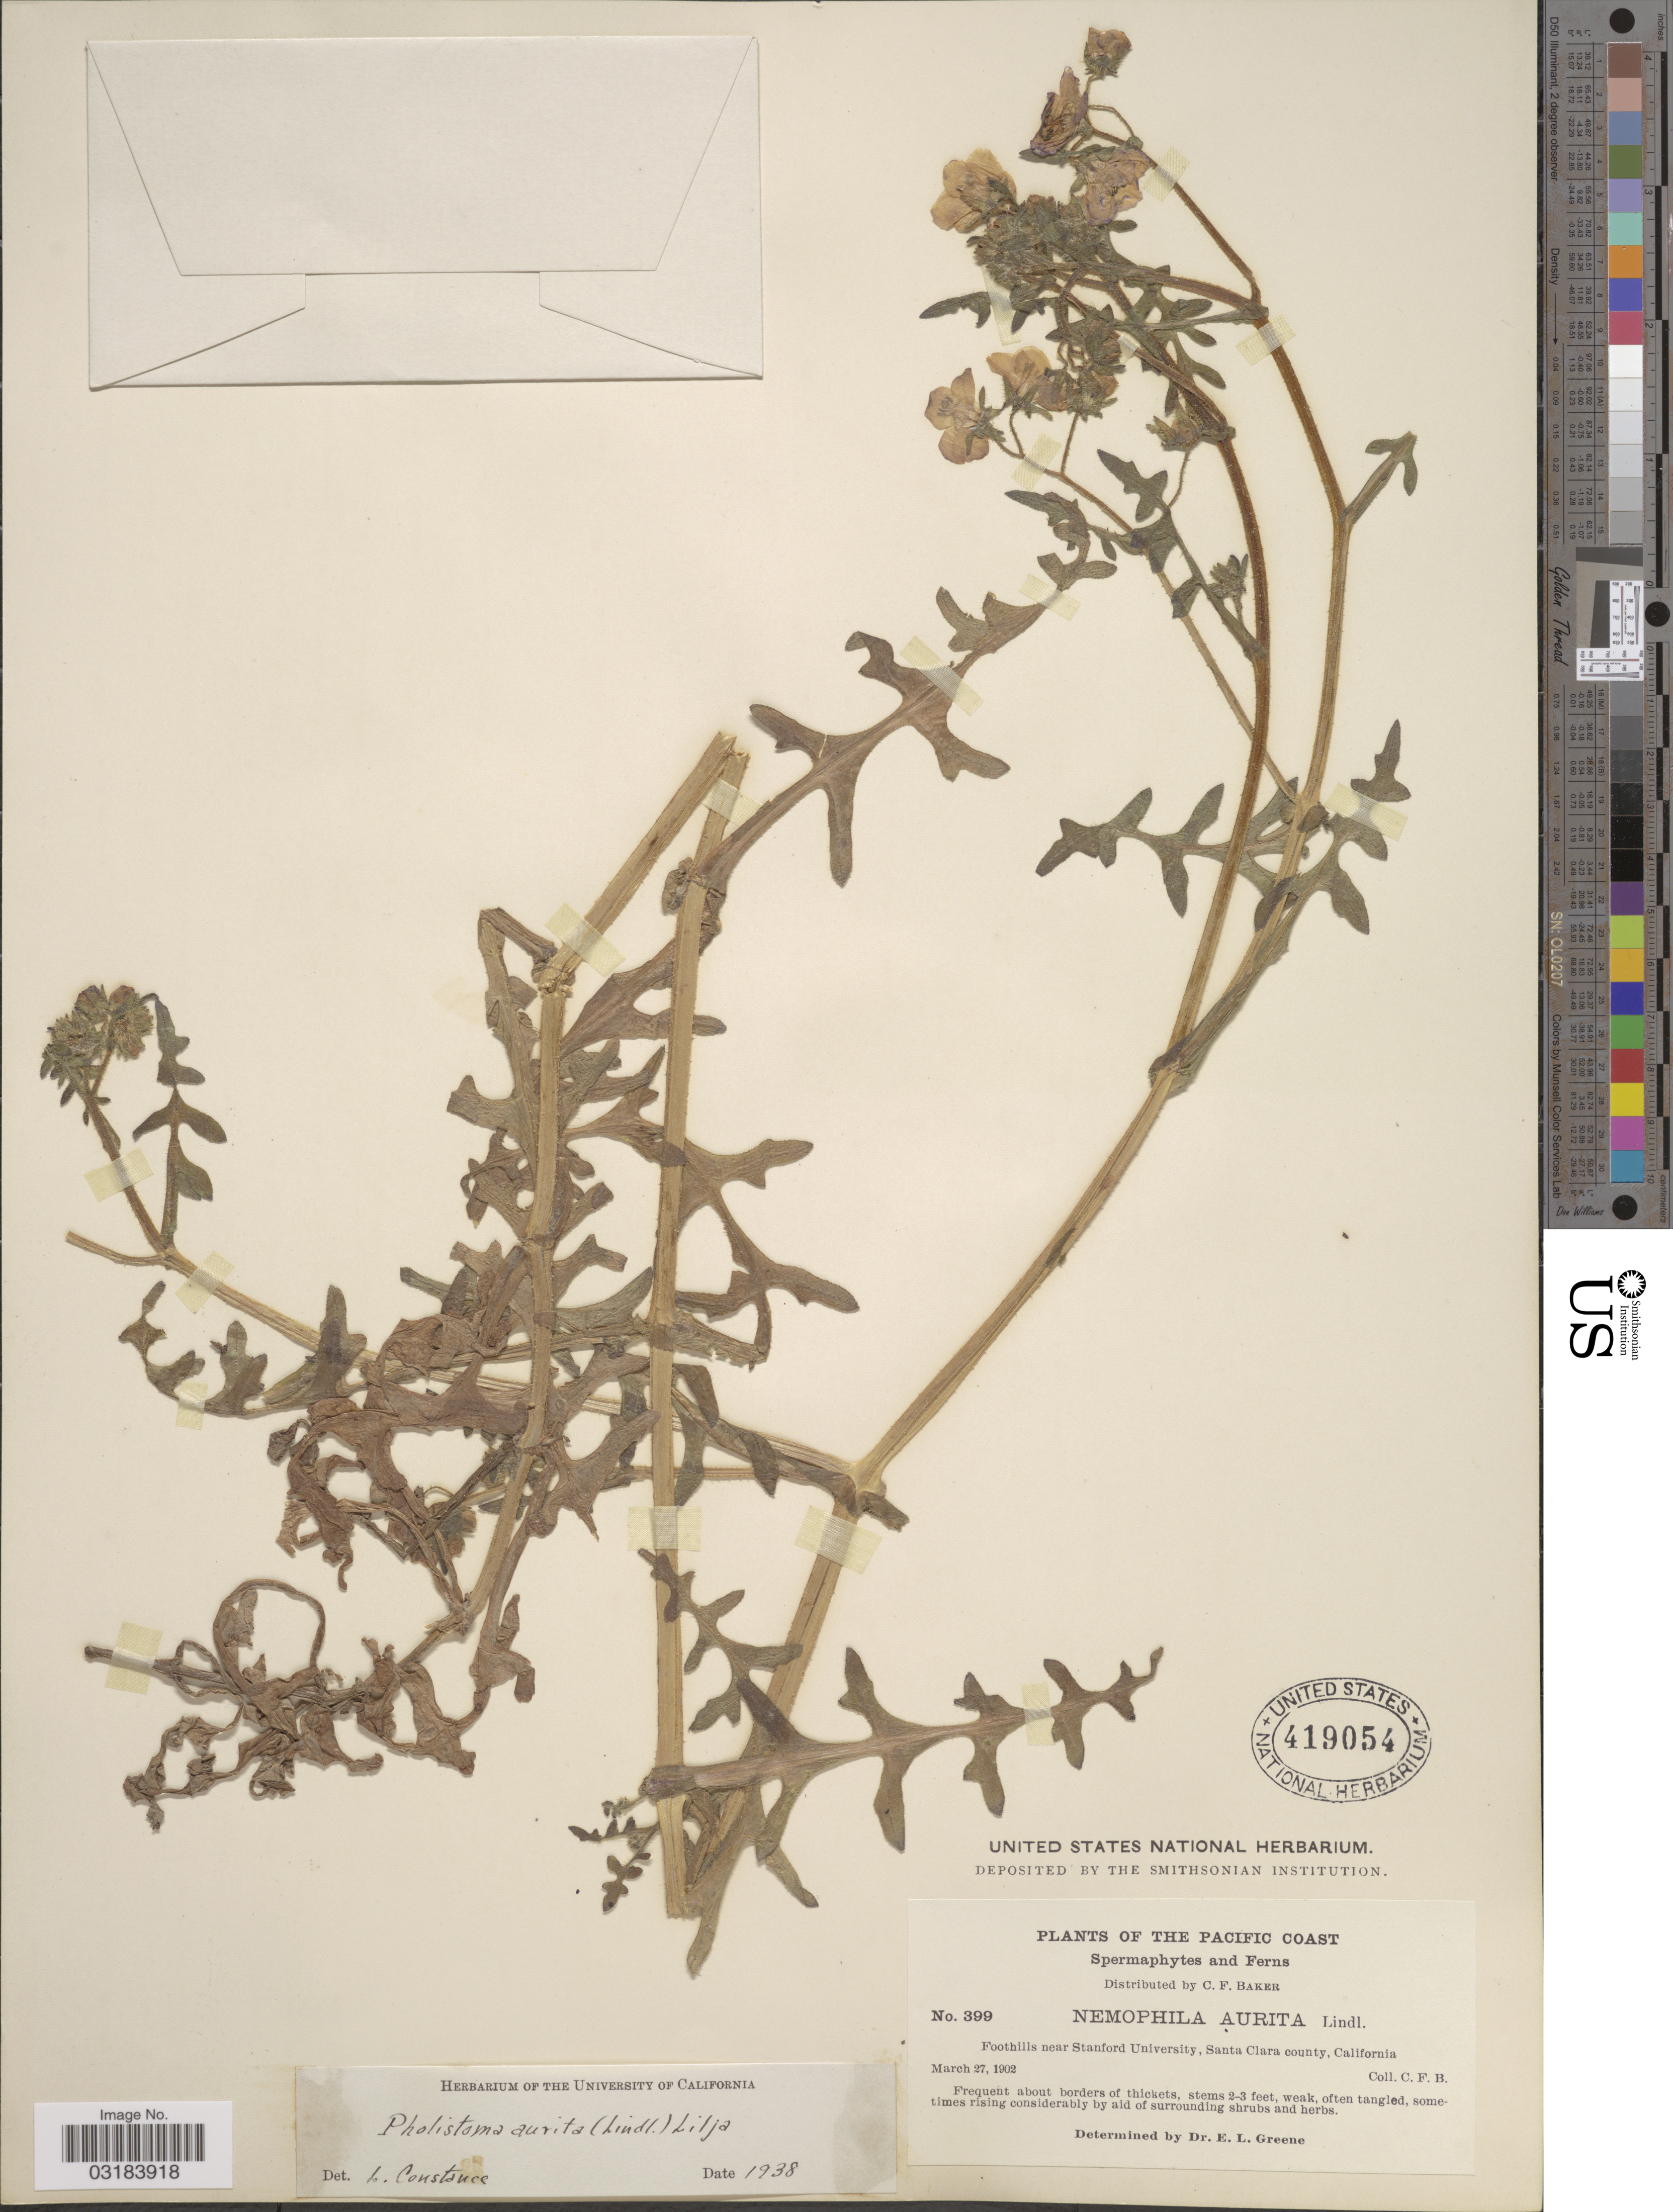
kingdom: Plantae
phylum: Tracheophyta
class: Magnoliopsida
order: Boraginales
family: Hydrophyllaceae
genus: Pholistoma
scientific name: Pholistoma auritum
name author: (Lindl.) Lilja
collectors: C. F. Baker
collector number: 399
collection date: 1902-03-27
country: United States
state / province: California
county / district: Santa Clara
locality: The Pacific Coast, Foothills near Stanford University, Santa Clara county.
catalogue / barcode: US 419054